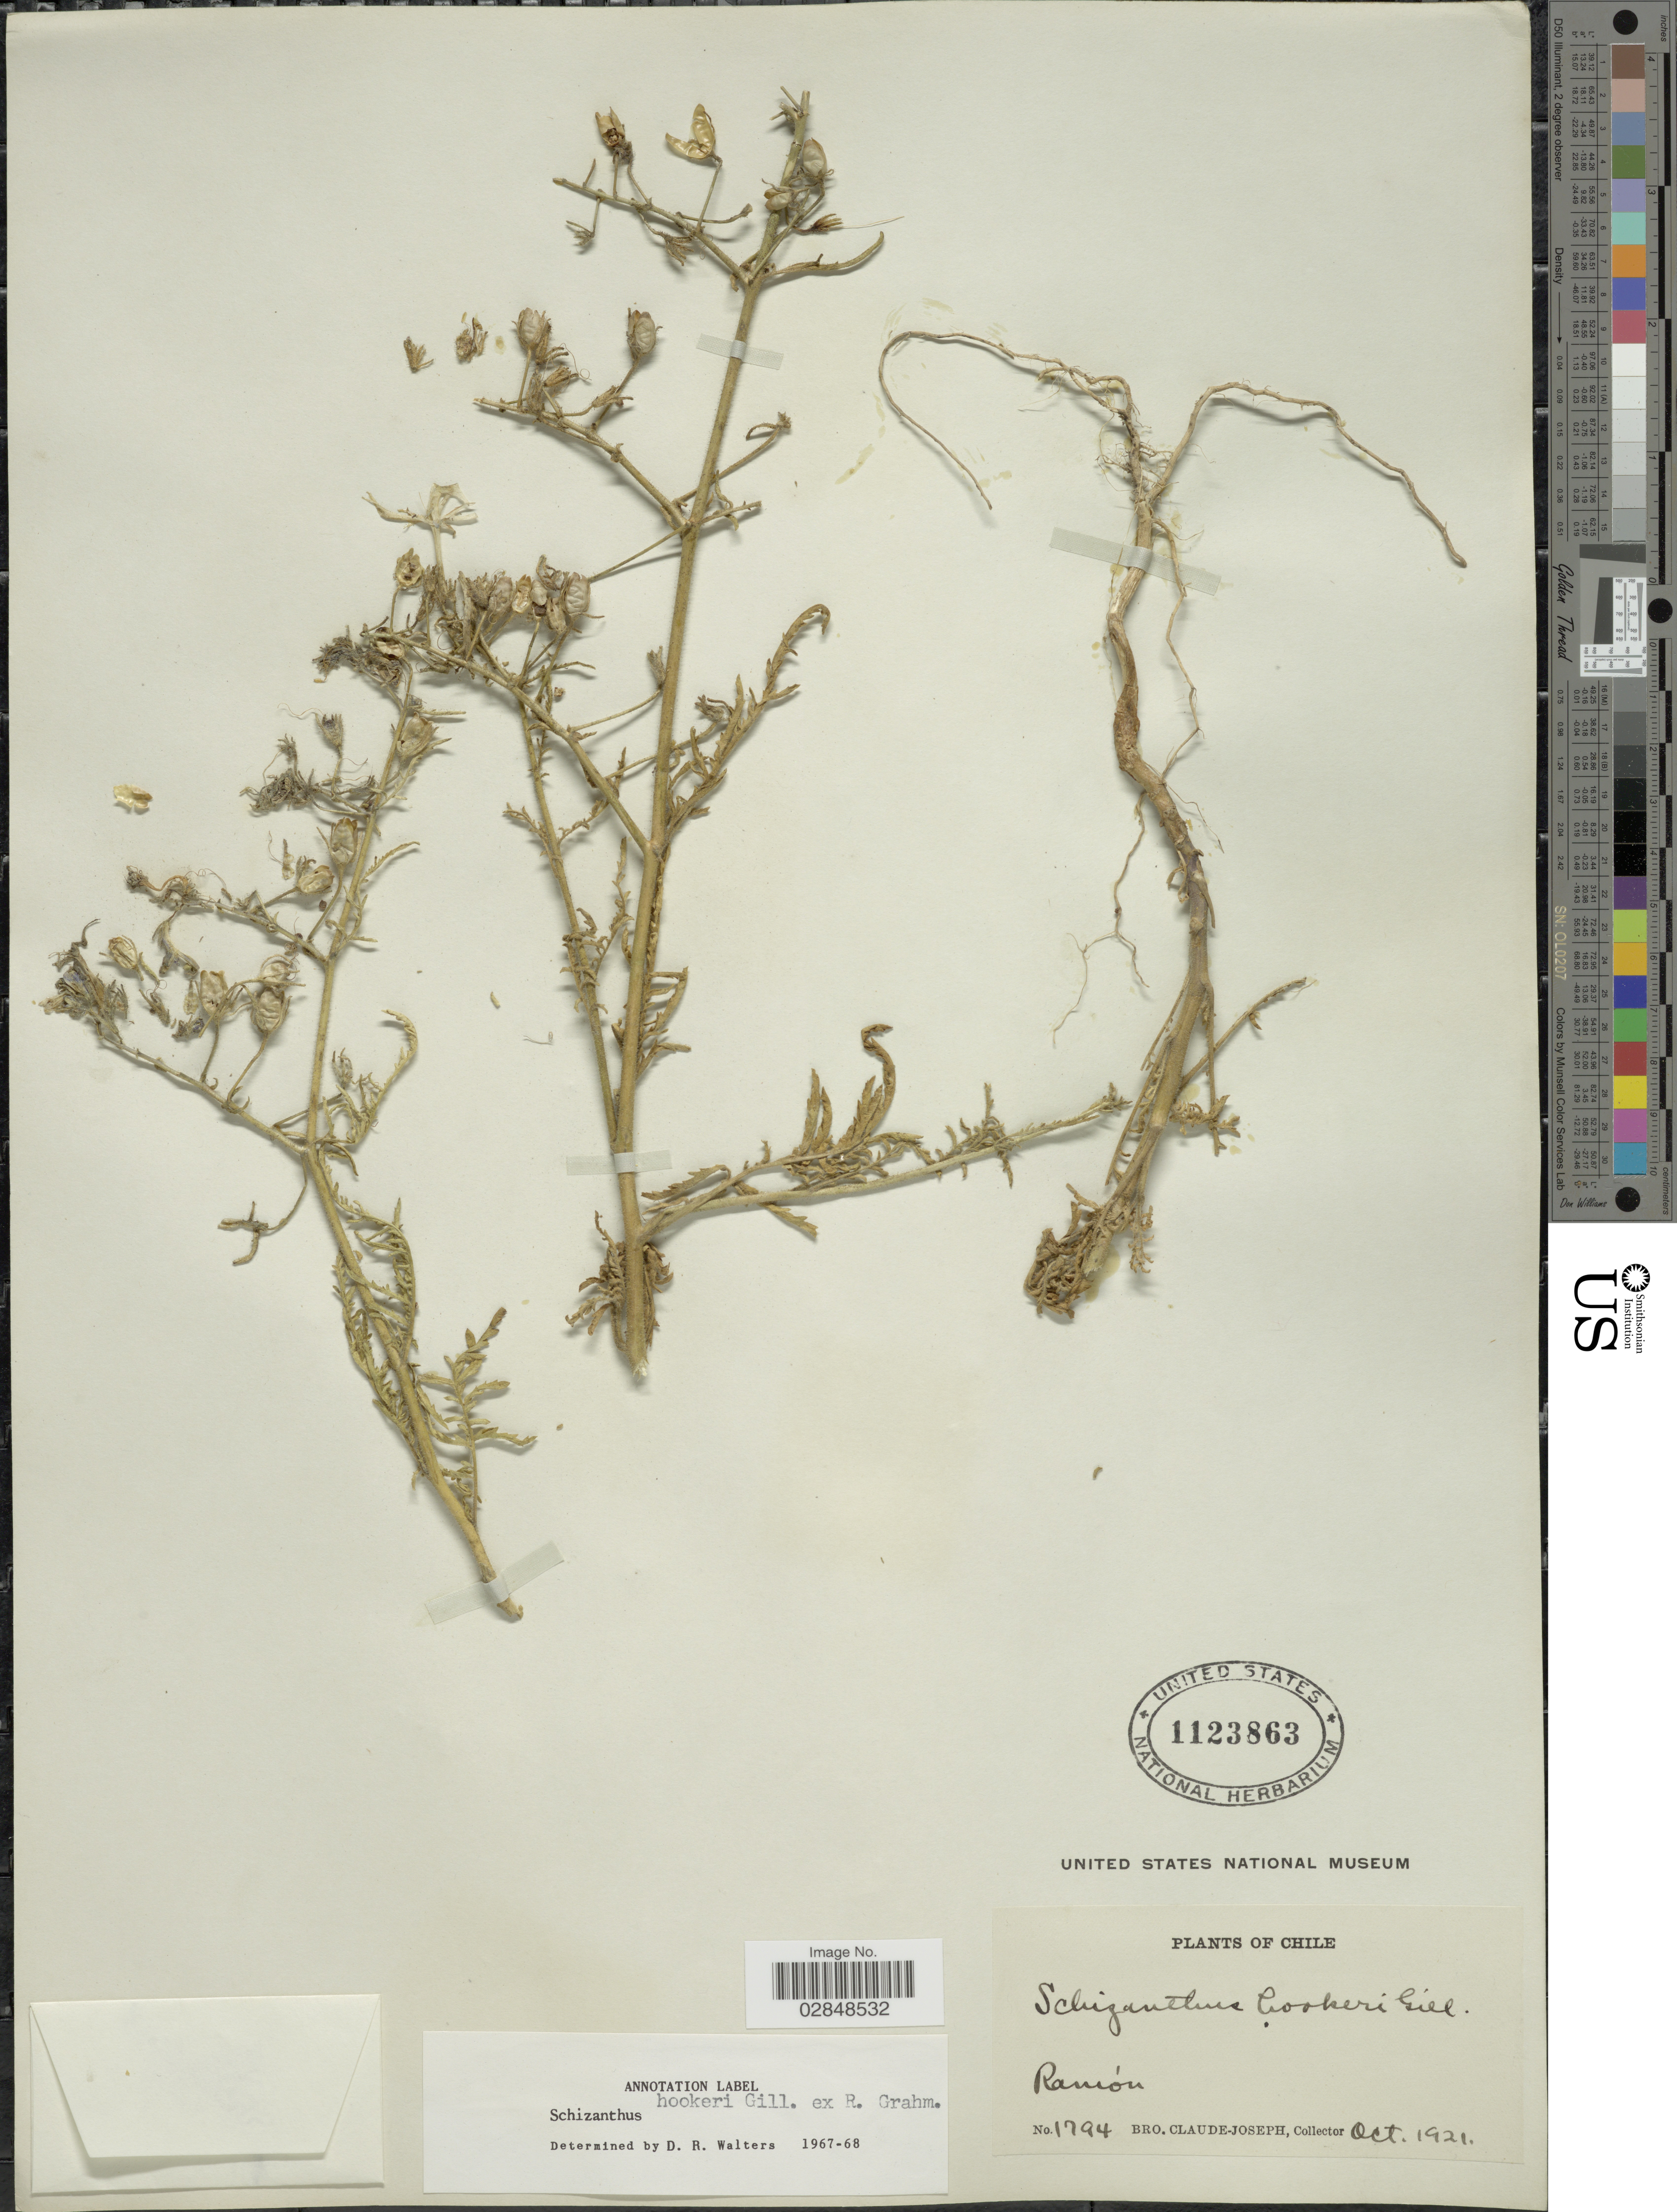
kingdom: Plantae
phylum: Tracheophyta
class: Magnoliopsida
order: Solanales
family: Solanaceae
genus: Schizanthus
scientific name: Schizanthus hookeri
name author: Gillies ex Graham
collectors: Bro. Claude-Joseph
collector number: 1749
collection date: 1921-10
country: Chile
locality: Ramón.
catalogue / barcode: US 1123863